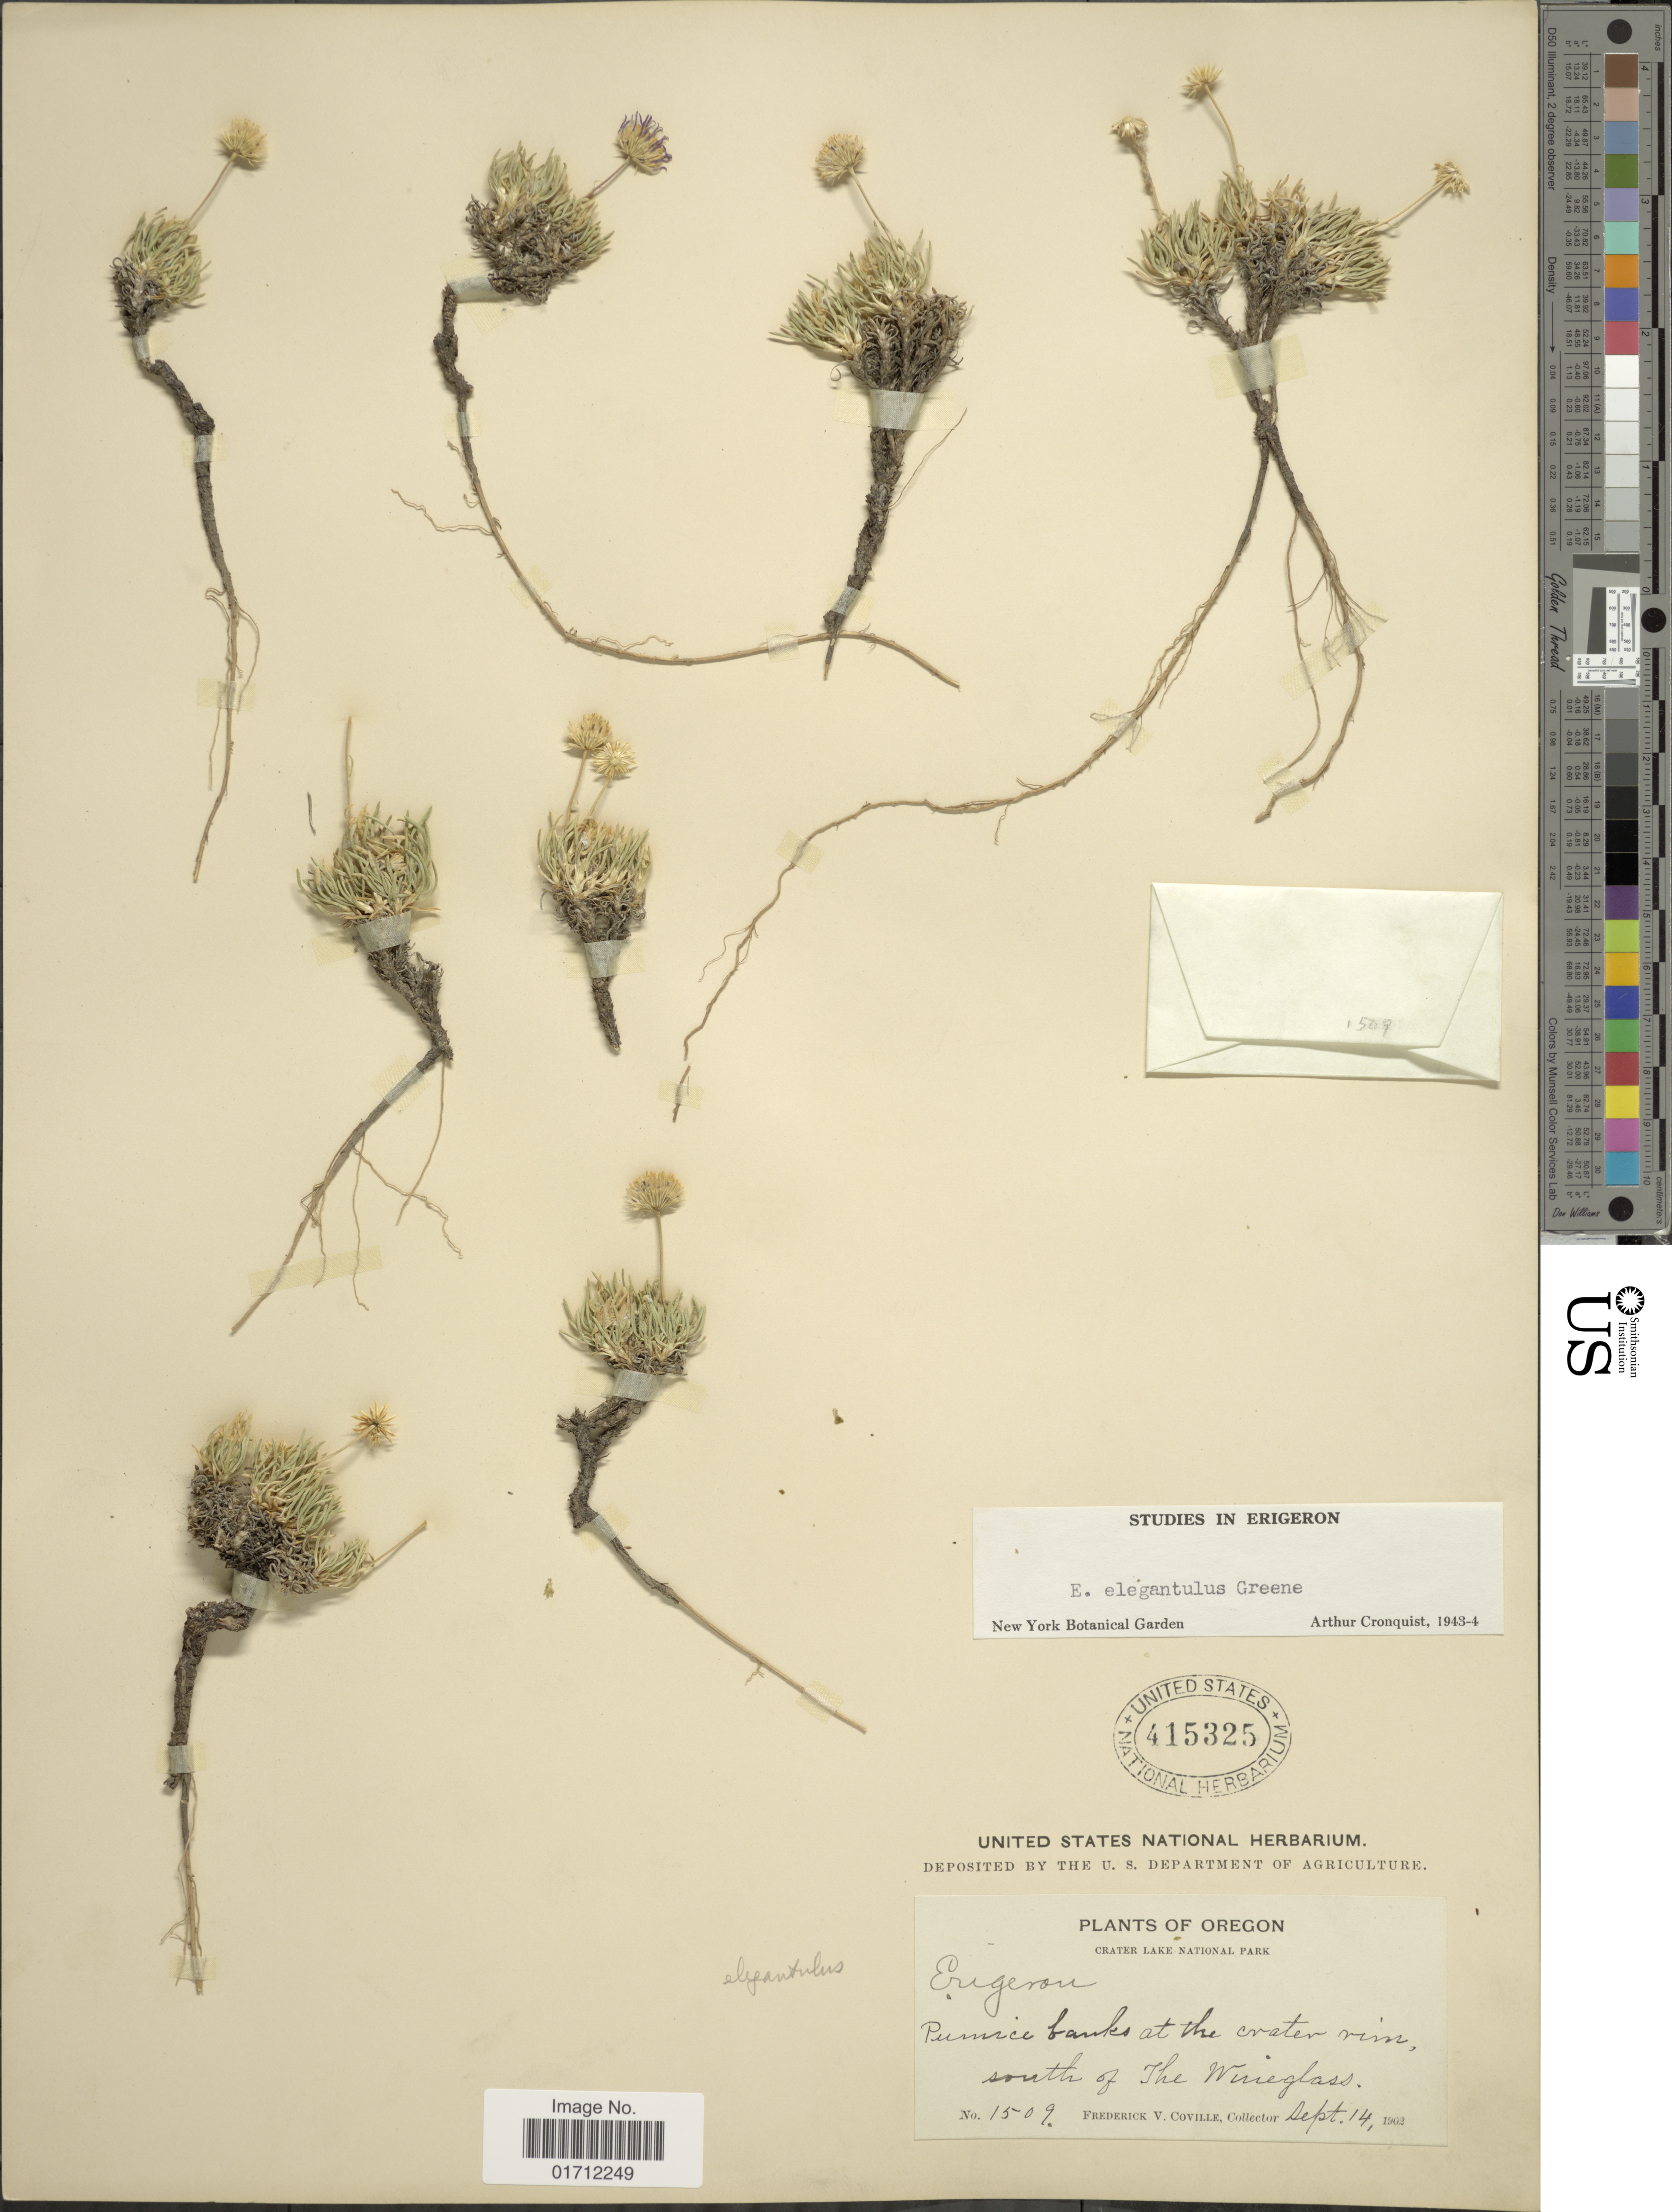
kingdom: Plantae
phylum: Tracheophyta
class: Magnoliopsida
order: Asterales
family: Asteraceae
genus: Erigeron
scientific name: Erigeron elegantulus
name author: Greene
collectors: F. V. Coville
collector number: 1509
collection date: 1902-09-14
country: United States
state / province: Oregon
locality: Crater Lake National Park, Pumice banks at the crater rim, south of the Wineglass.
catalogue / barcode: US 415325